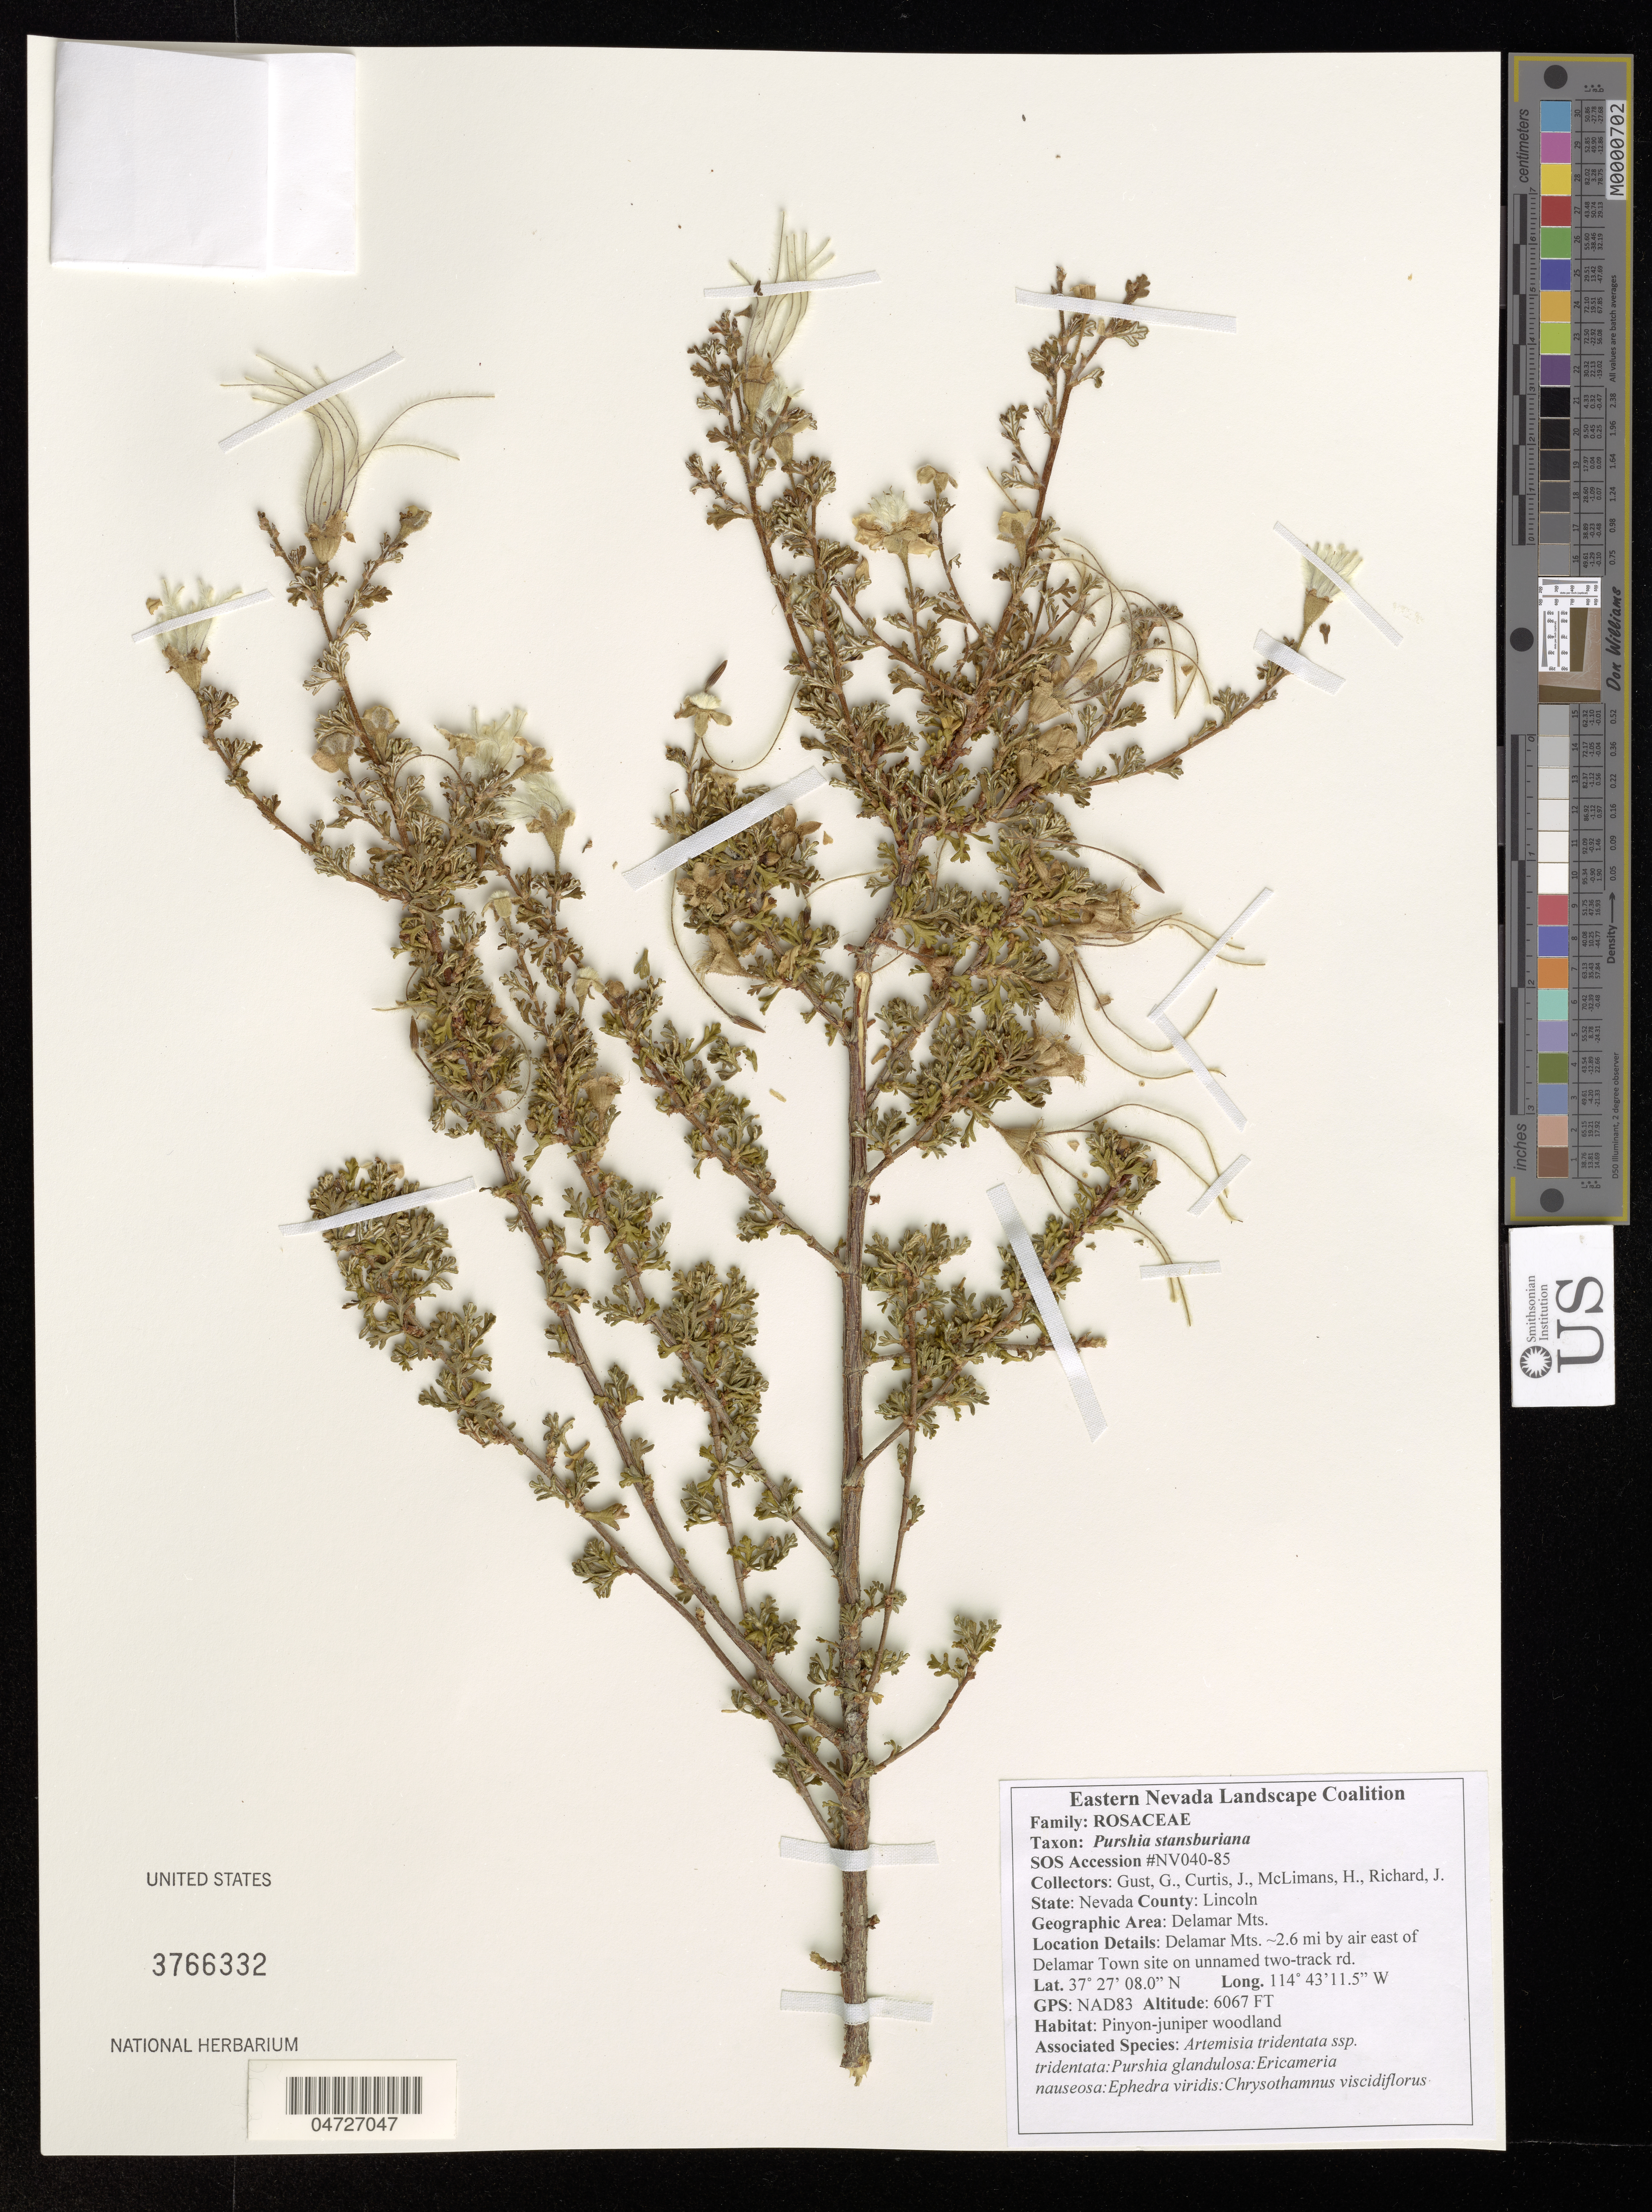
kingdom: Plantae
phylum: Tracheophyta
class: Magnoliopsida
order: Rosales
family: Rosaceae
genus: Purshia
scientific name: Purshia stansburyana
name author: (Torr.) Henrickson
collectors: G. Gust, J. Curtis, H. McLimans & J. Richard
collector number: NV040-85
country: United States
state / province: Nevada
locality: County: Lincoln. Delamar Mts. ~2.6 mi by air east of Delamar Town site on unnamed two-track rd.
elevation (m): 1849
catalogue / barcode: US 3766332